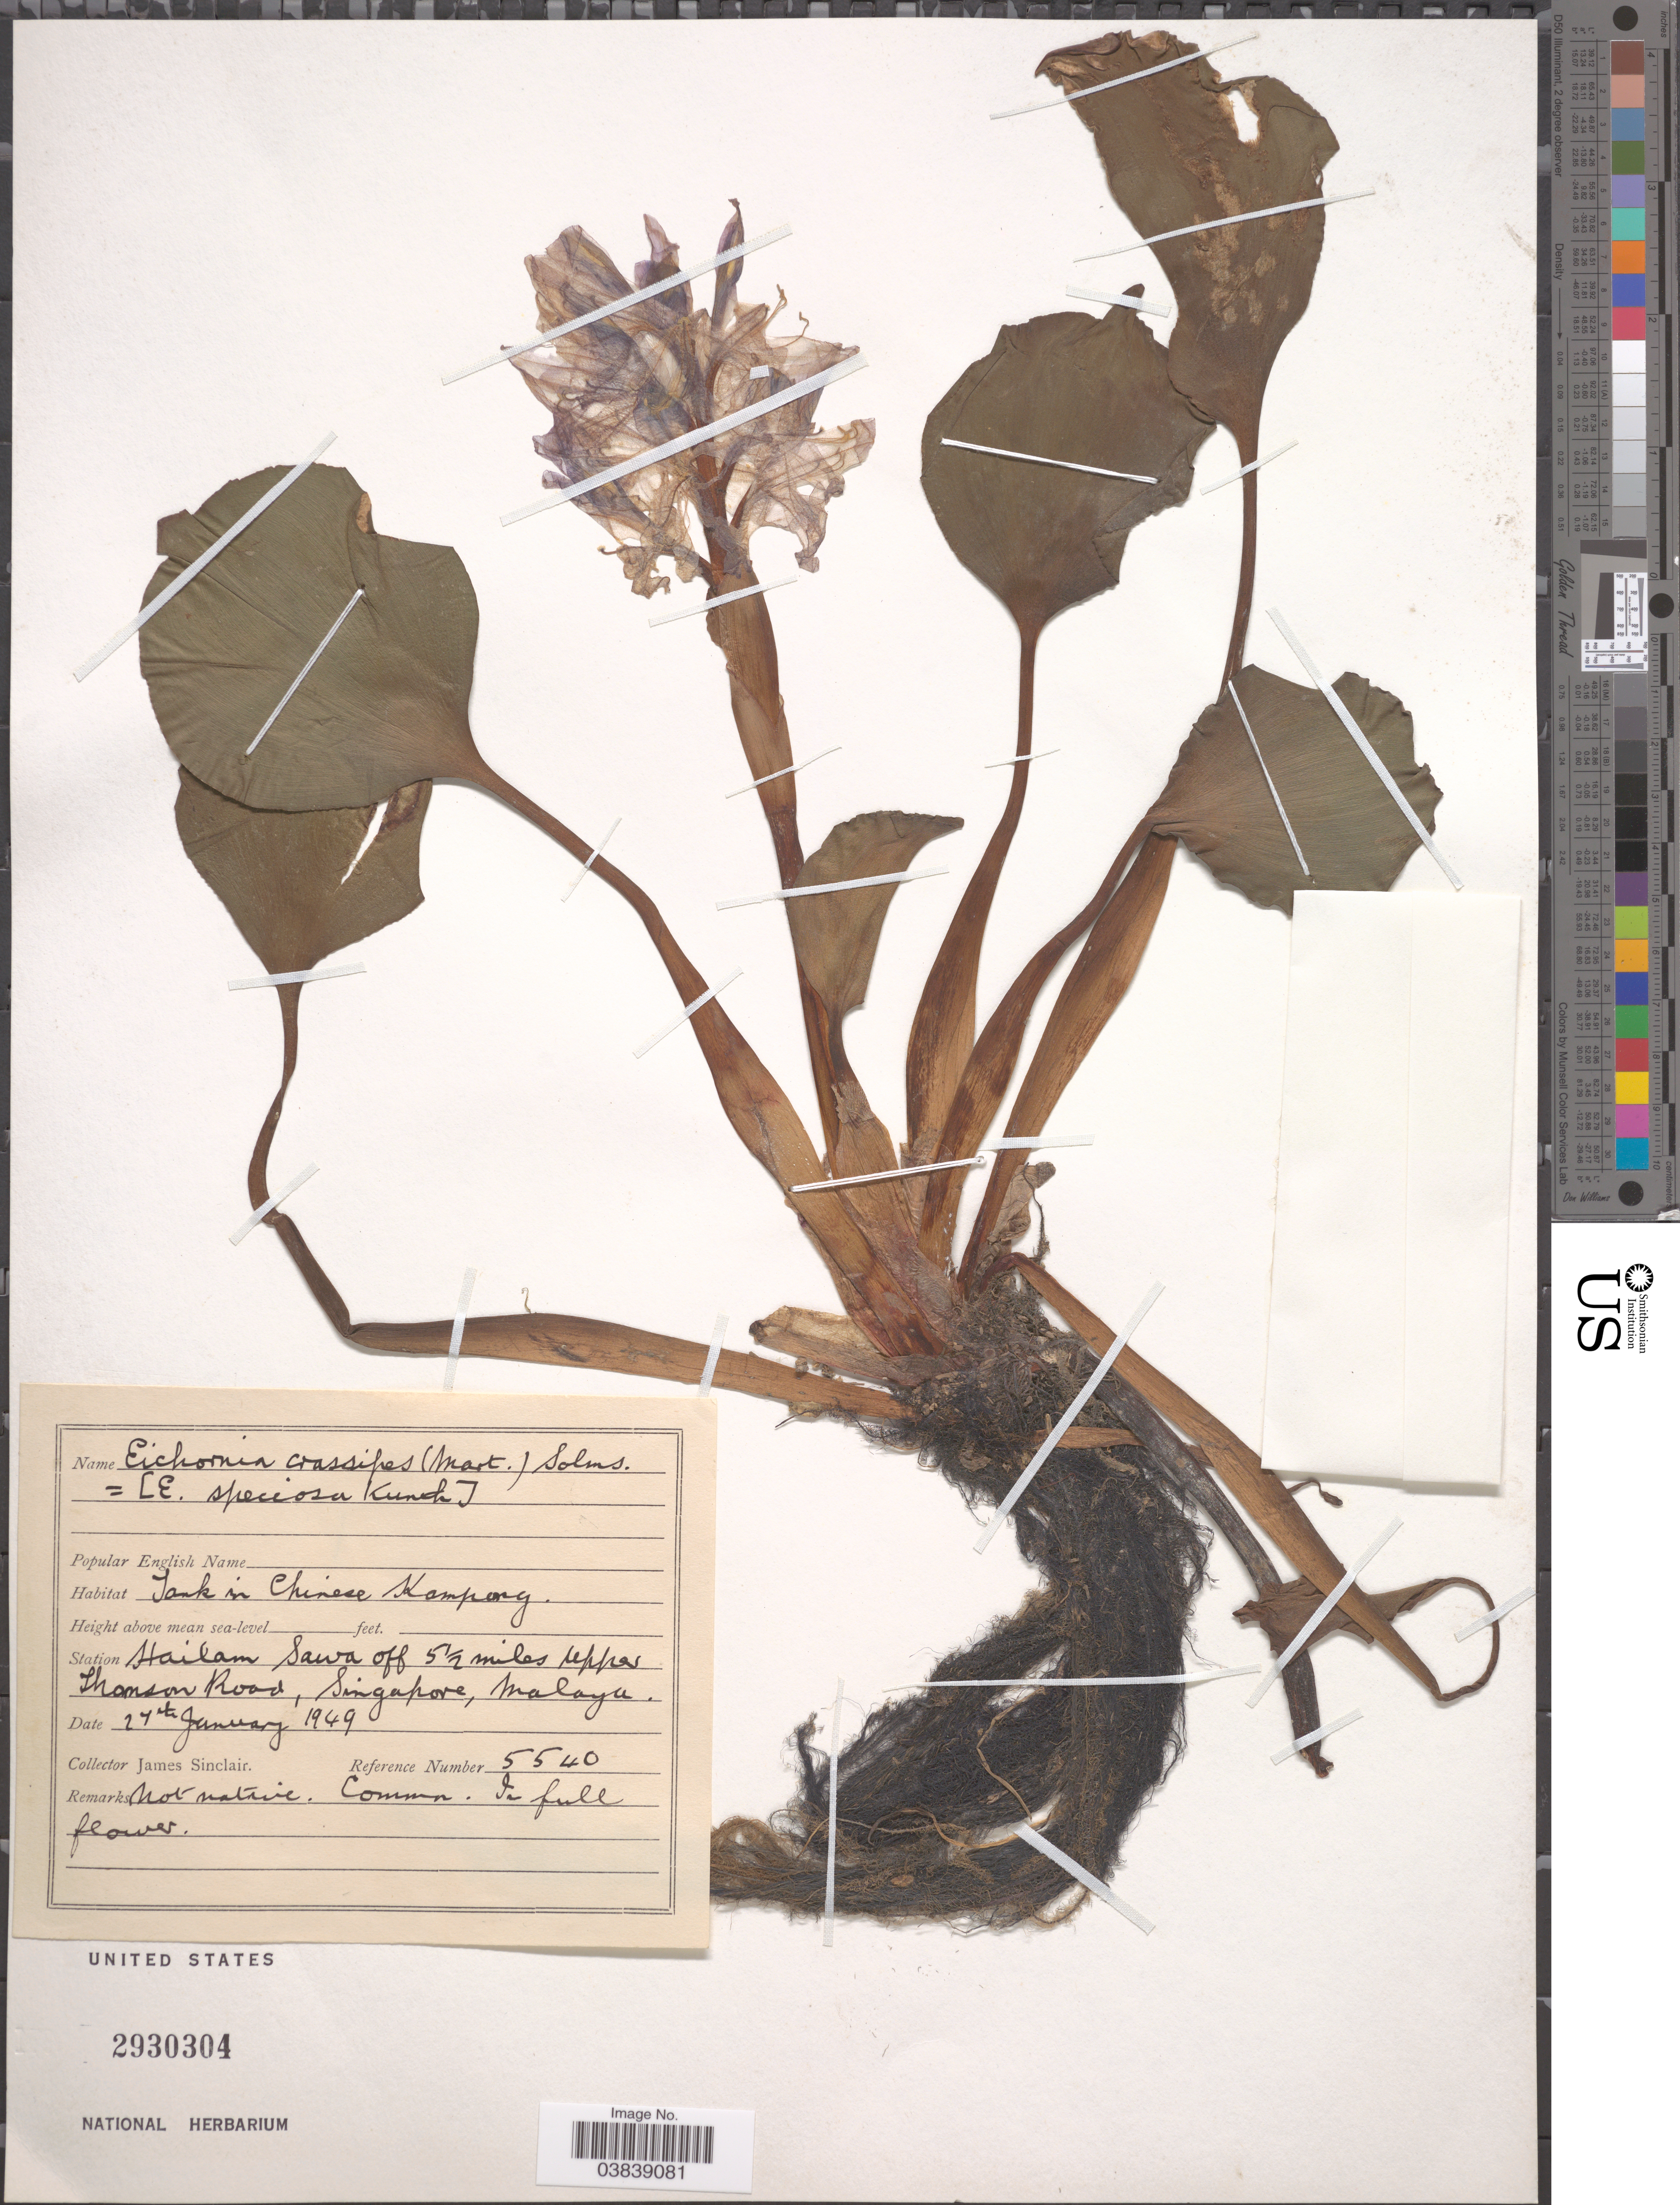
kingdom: Plantae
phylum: Tracheophyta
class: Liliopsida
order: Commelinales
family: Pontederiaceae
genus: Eichhornia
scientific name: Eichhornia crassipes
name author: (Mart.) Solms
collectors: J. Sinclair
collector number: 5540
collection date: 1949-01-27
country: Singapore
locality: Tank in Chinese Kampong. Station Hailam Sawa off 5½ miles Upper Thomson Road, Malaya.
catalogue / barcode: US 2930304